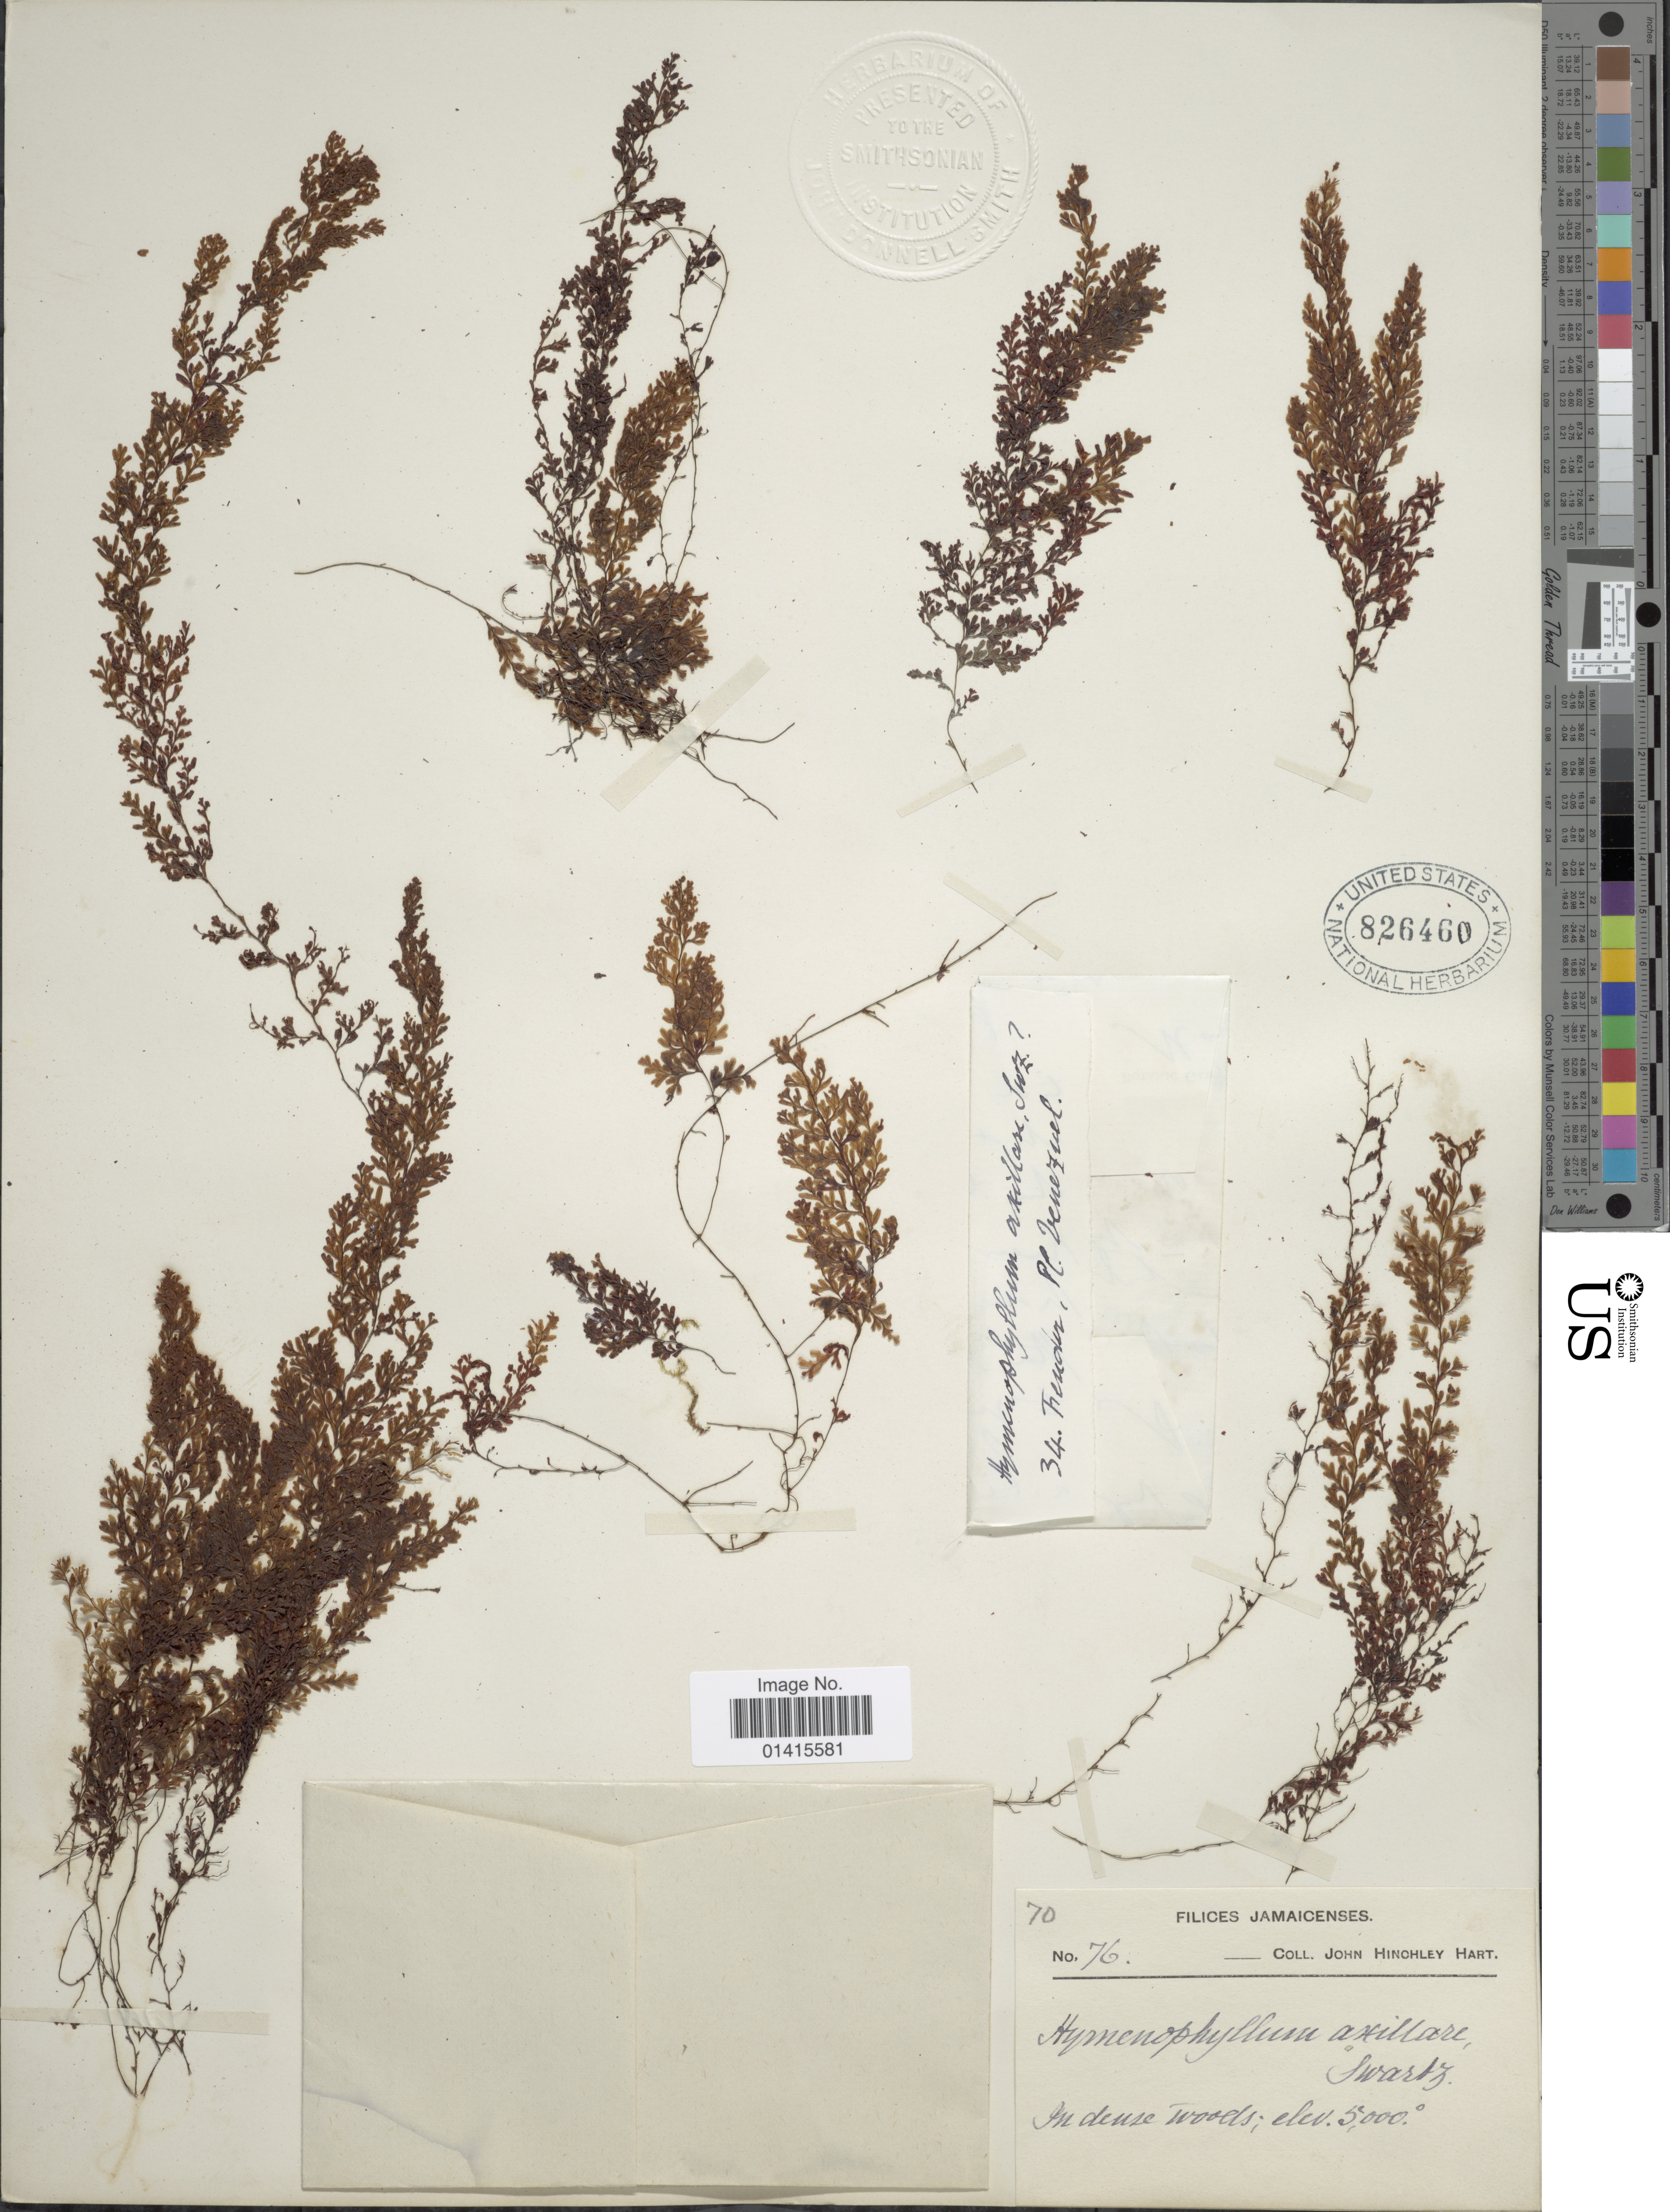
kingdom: Plantae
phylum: Tracheophyta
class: Polypodiopsida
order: Hymenophyllales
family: Hymenophyllaceae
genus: Hymenophyllum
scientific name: Hymenophyllum undulatum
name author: (Sw.) Sw.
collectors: J. H. Hart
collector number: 76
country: Jamaica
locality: Filices Jamaicenses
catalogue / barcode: US 826460